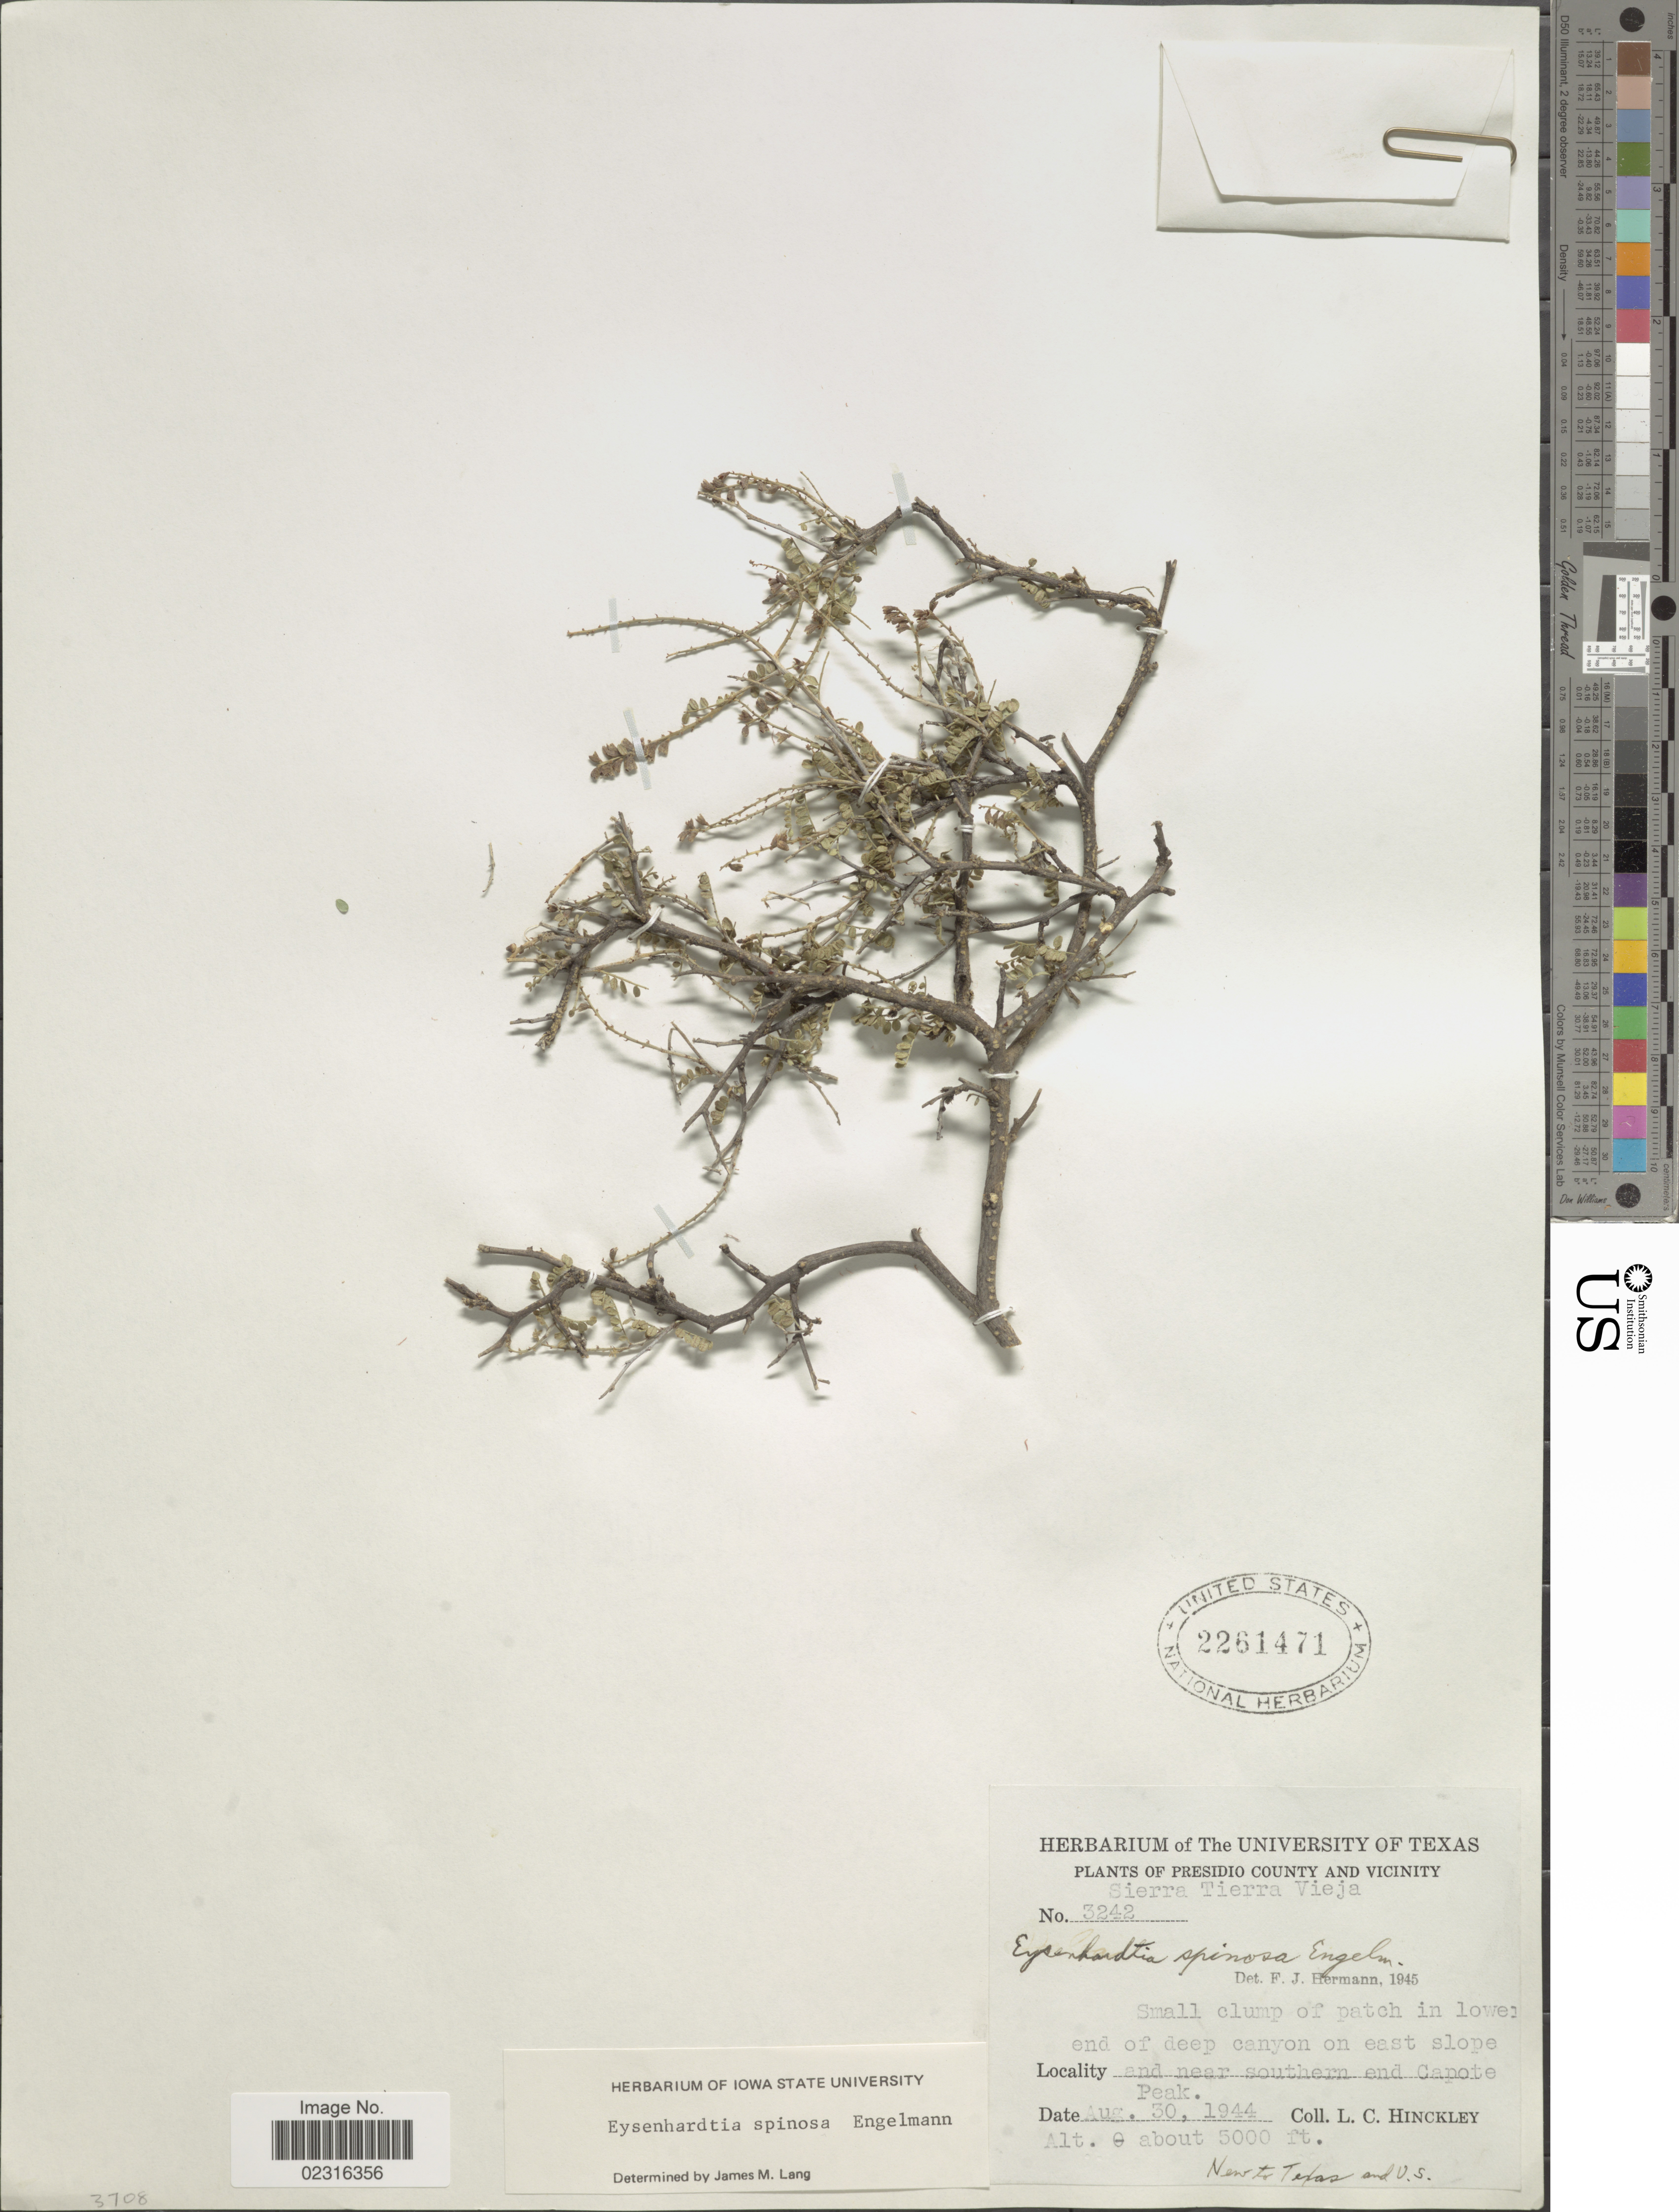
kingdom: Plantae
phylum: Tracheophyta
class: Magnoliopsida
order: Fabales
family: Fabaceae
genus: Eysenhardtia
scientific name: Eysenhardtia spinosa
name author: Engelm. ex A. Gray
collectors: L. Hinckley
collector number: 3242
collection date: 1944-08-30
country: United States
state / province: Texas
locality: Presido Tierra Vieja, small clump of patch in lower end of deep canyon on east slope and near southern end Capote Peak, New to Texas and U.S.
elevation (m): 0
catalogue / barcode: US 2261471